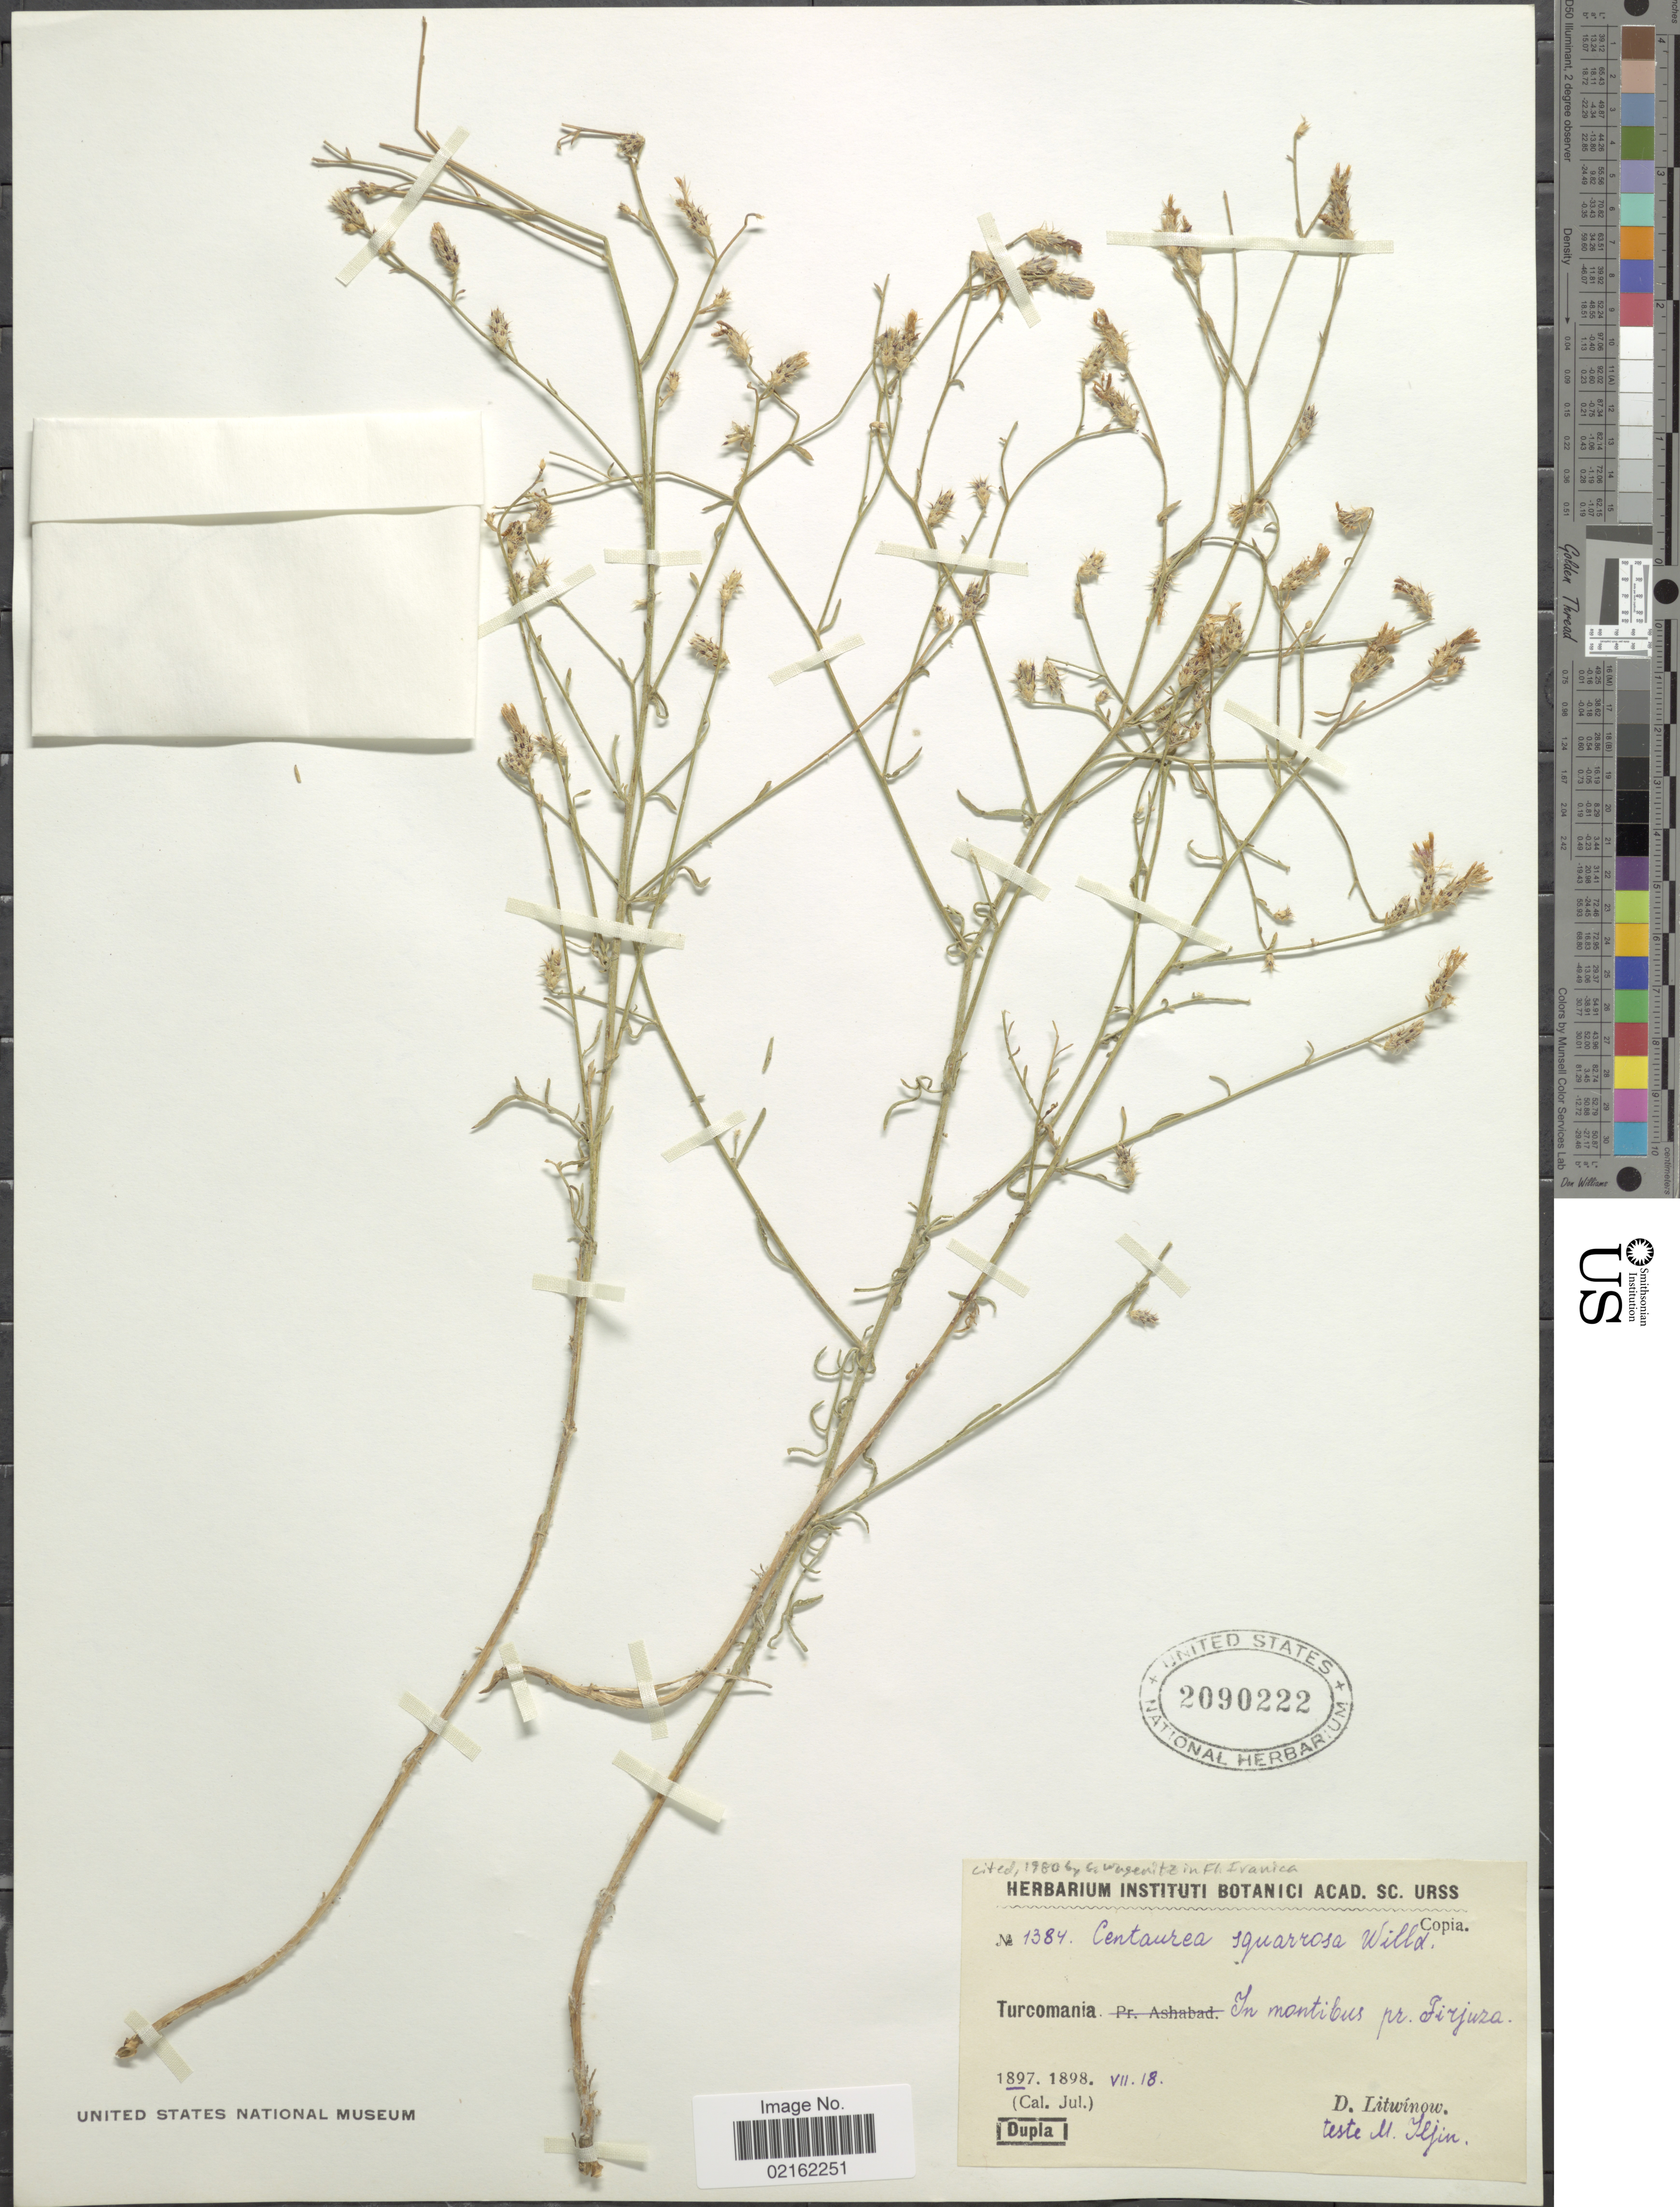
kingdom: Plantae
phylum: Tracheophyta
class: Magnoliopsida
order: Asterales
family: Asteraceae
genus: Centaurea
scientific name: Centaurea virgata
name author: Lam.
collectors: D. Litwinow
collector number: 1384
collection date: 1897-07-18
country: Turkmenistan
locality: Turcomania, pr. Firjuza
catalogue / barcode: US 2090222